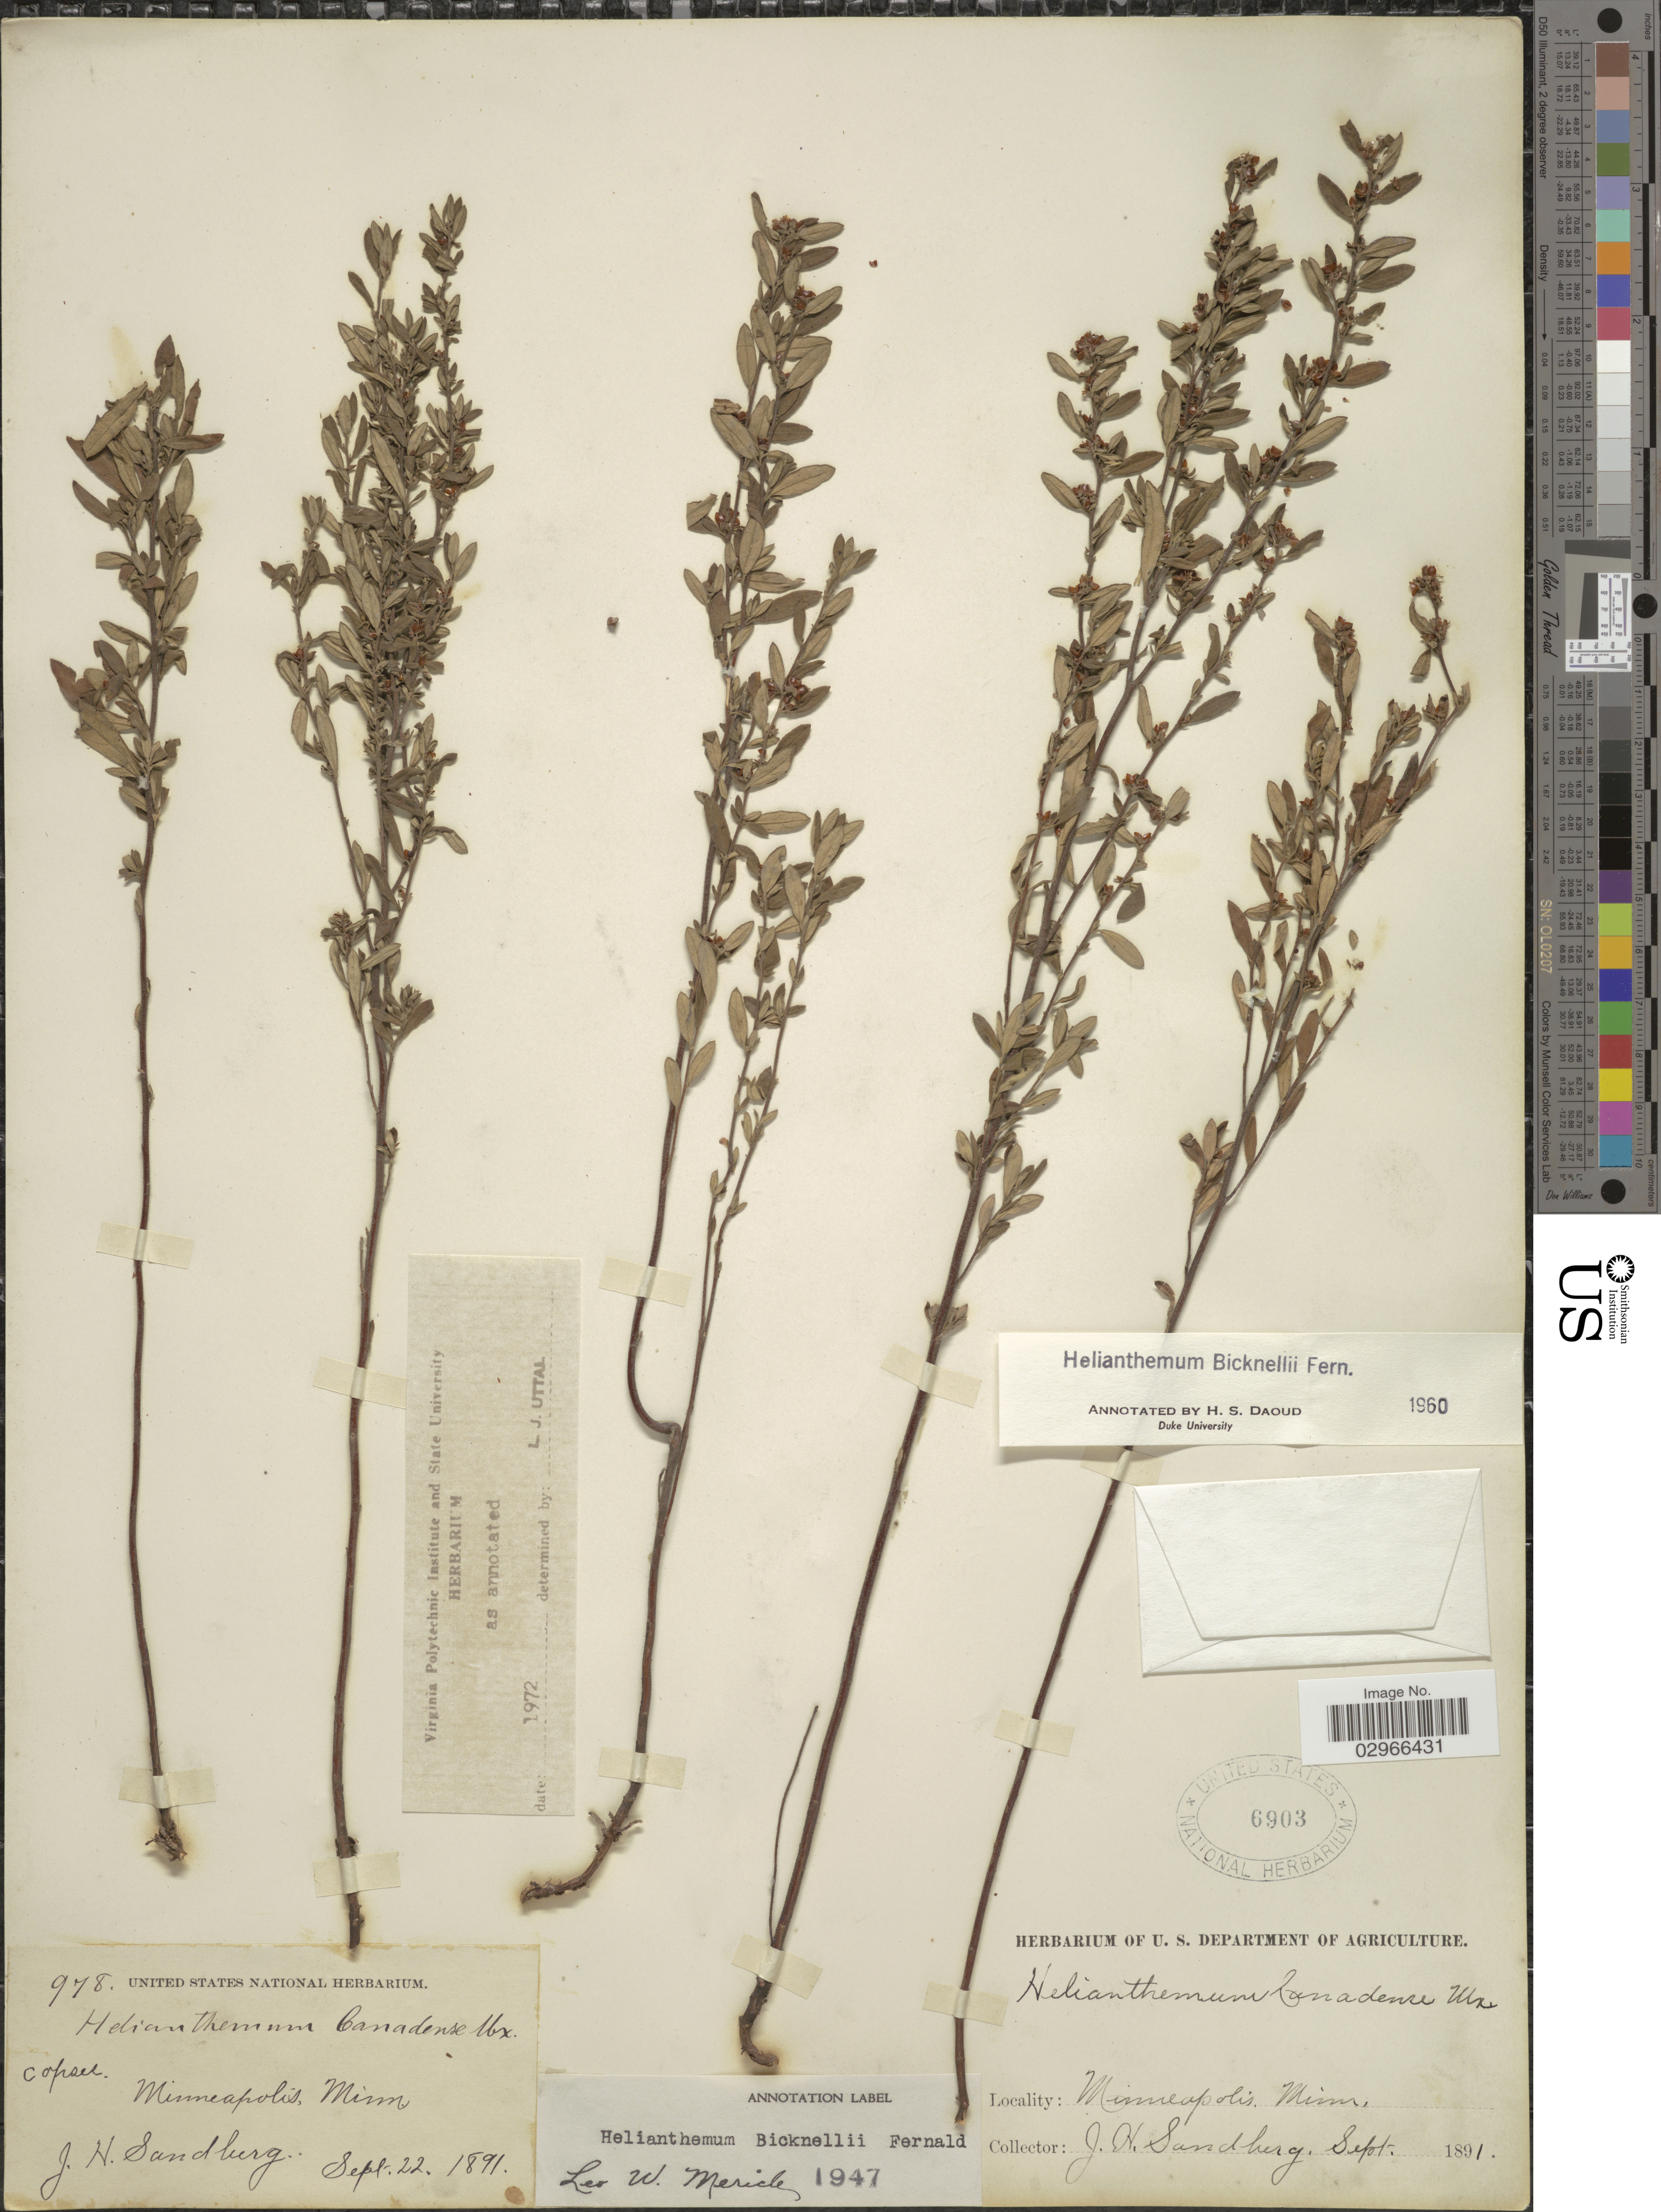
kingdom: Plantae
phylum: Tracheophyta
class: Magnoliopsida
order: Malvales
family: Cistaceae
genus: Helianthemum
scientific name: Helianthemum bicknellii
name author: Fernald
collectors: J. H. Sandberg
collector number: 978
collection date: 1891-09-22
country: United States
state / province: Minnesota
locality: Minneapolis, Minn.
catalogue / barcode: US 6903